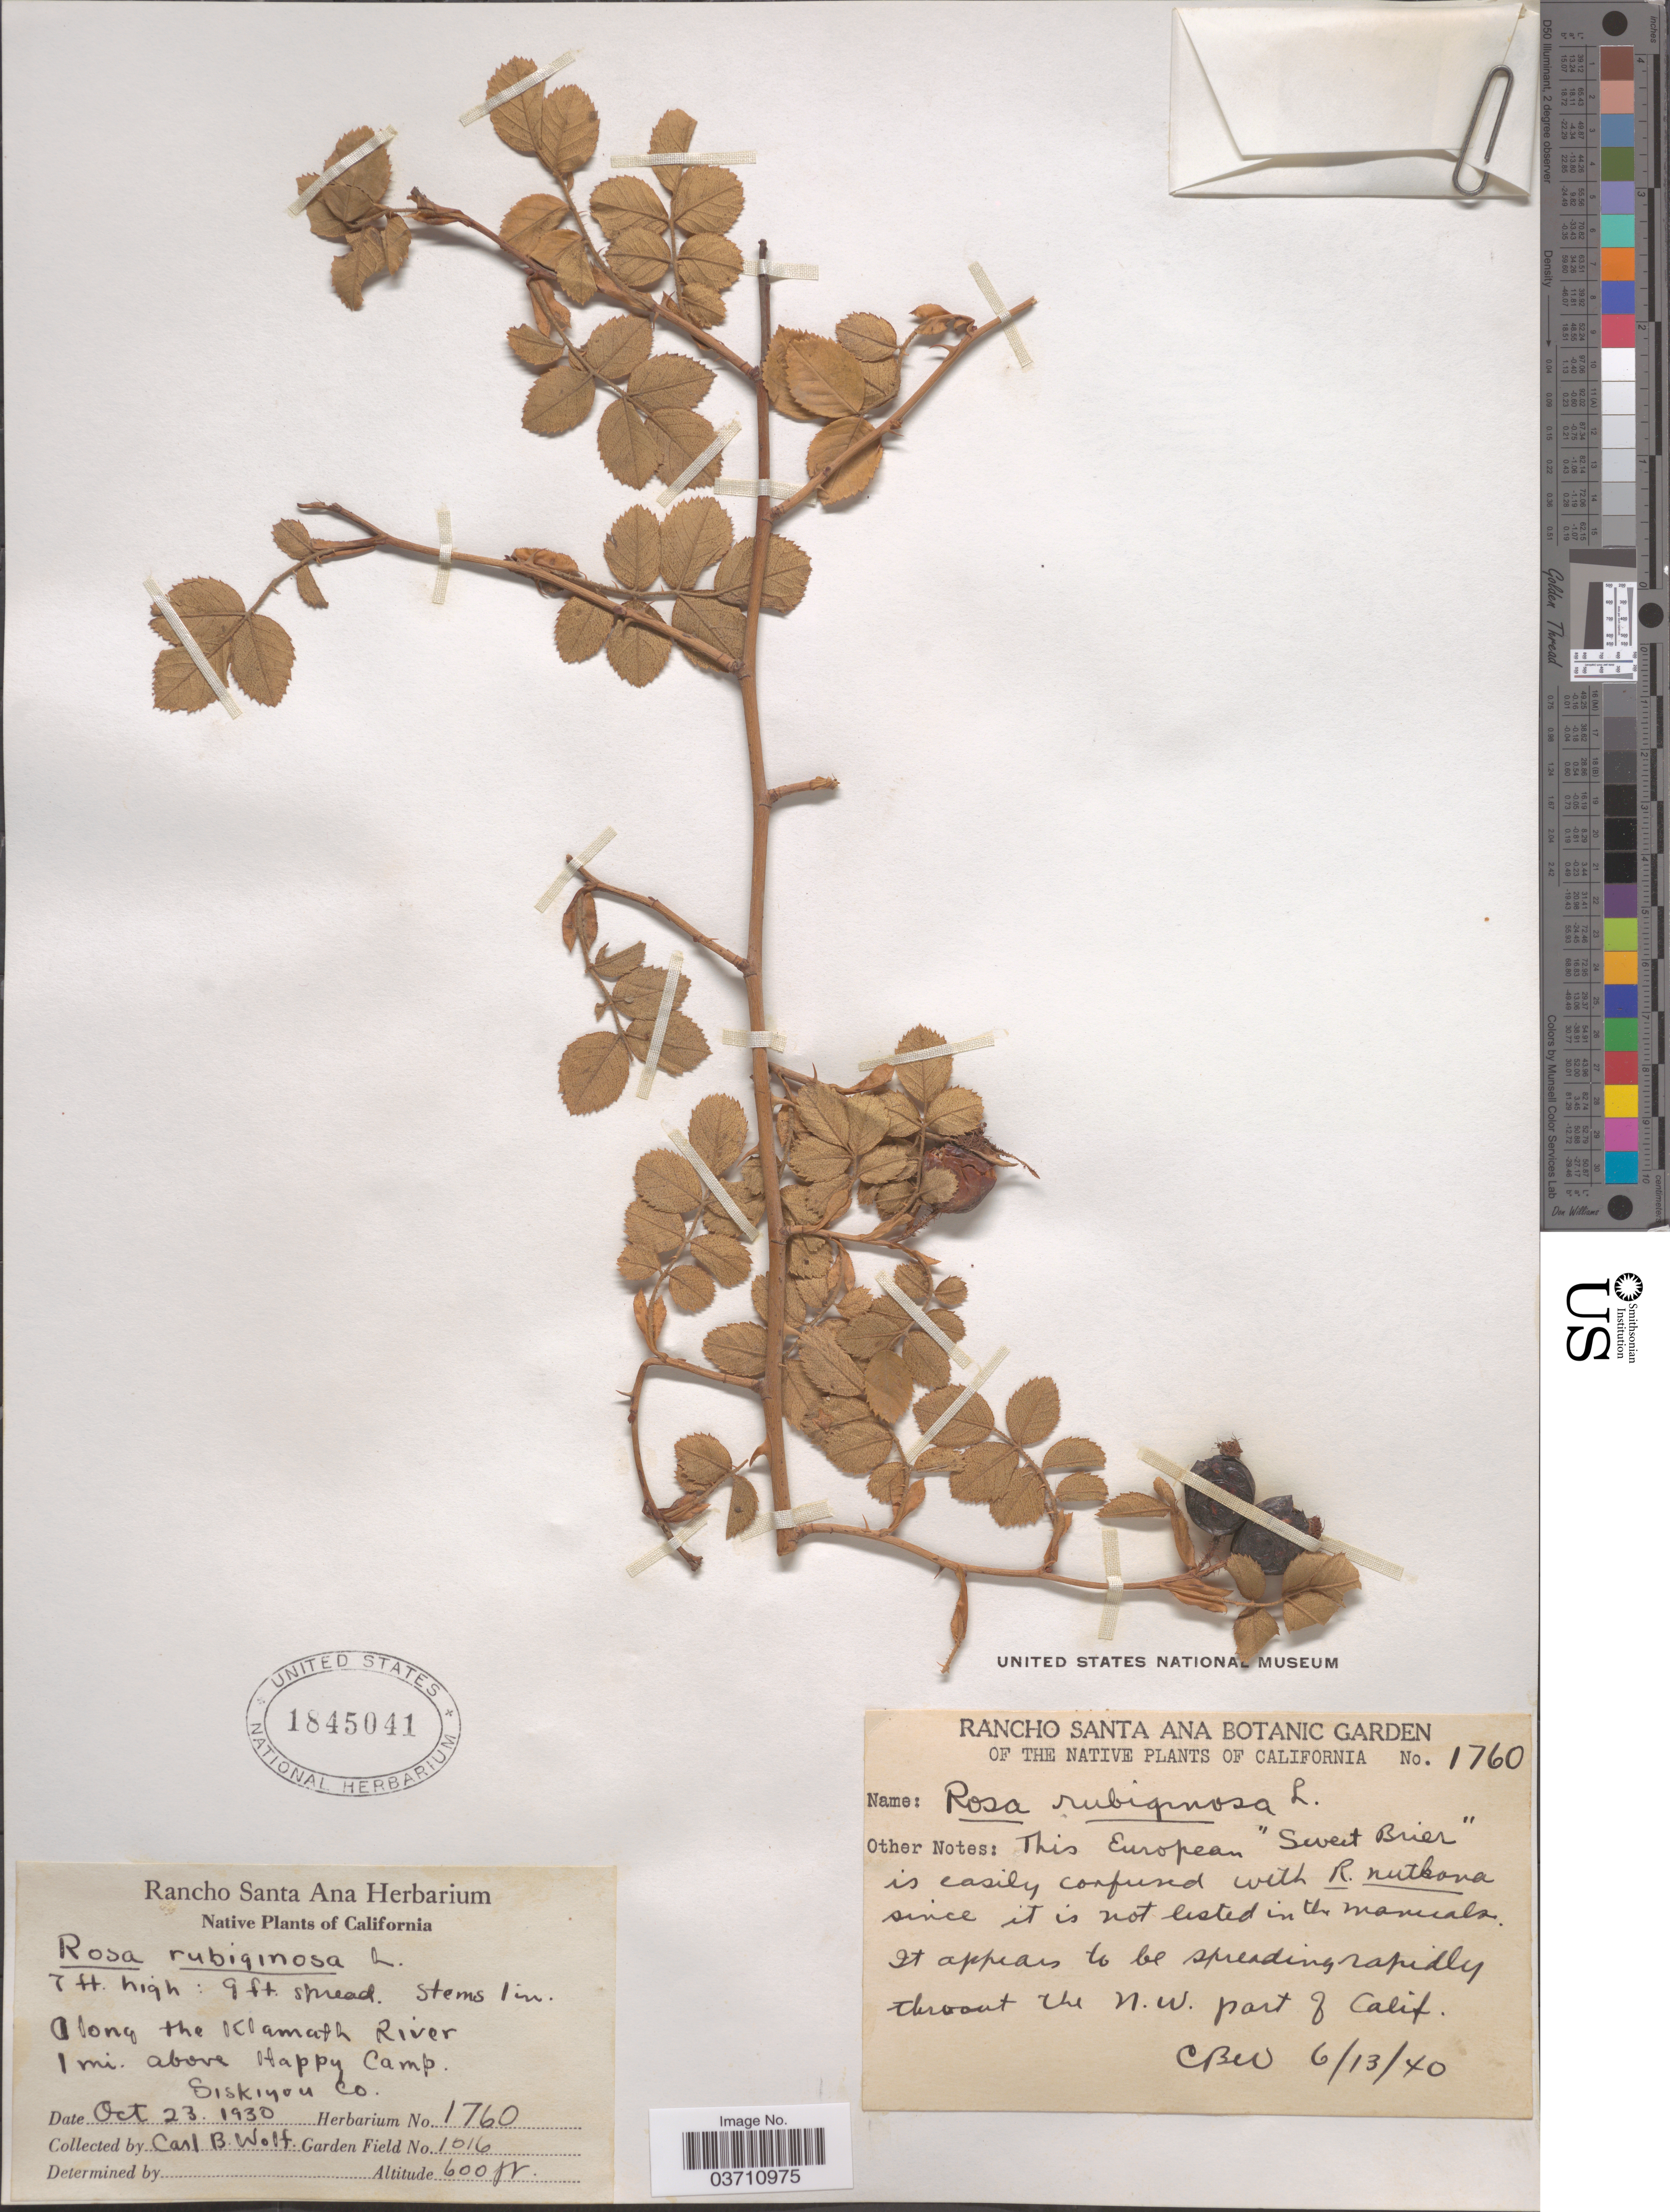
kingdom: Plantae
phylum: Tracheophyta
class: Magnoliopsida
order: Rosales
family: Rosaceae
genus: Rosa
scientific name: Rosa eglanteria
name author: L.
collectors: C. B. Wolf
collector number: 1760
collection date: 1930-10-23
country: United States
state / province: California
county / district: Siskiyou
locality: The Native. Along the Klamath River. 1 mi. above Happy Camp. Siskiyou Co.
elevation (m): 183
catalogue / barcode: US 1845041